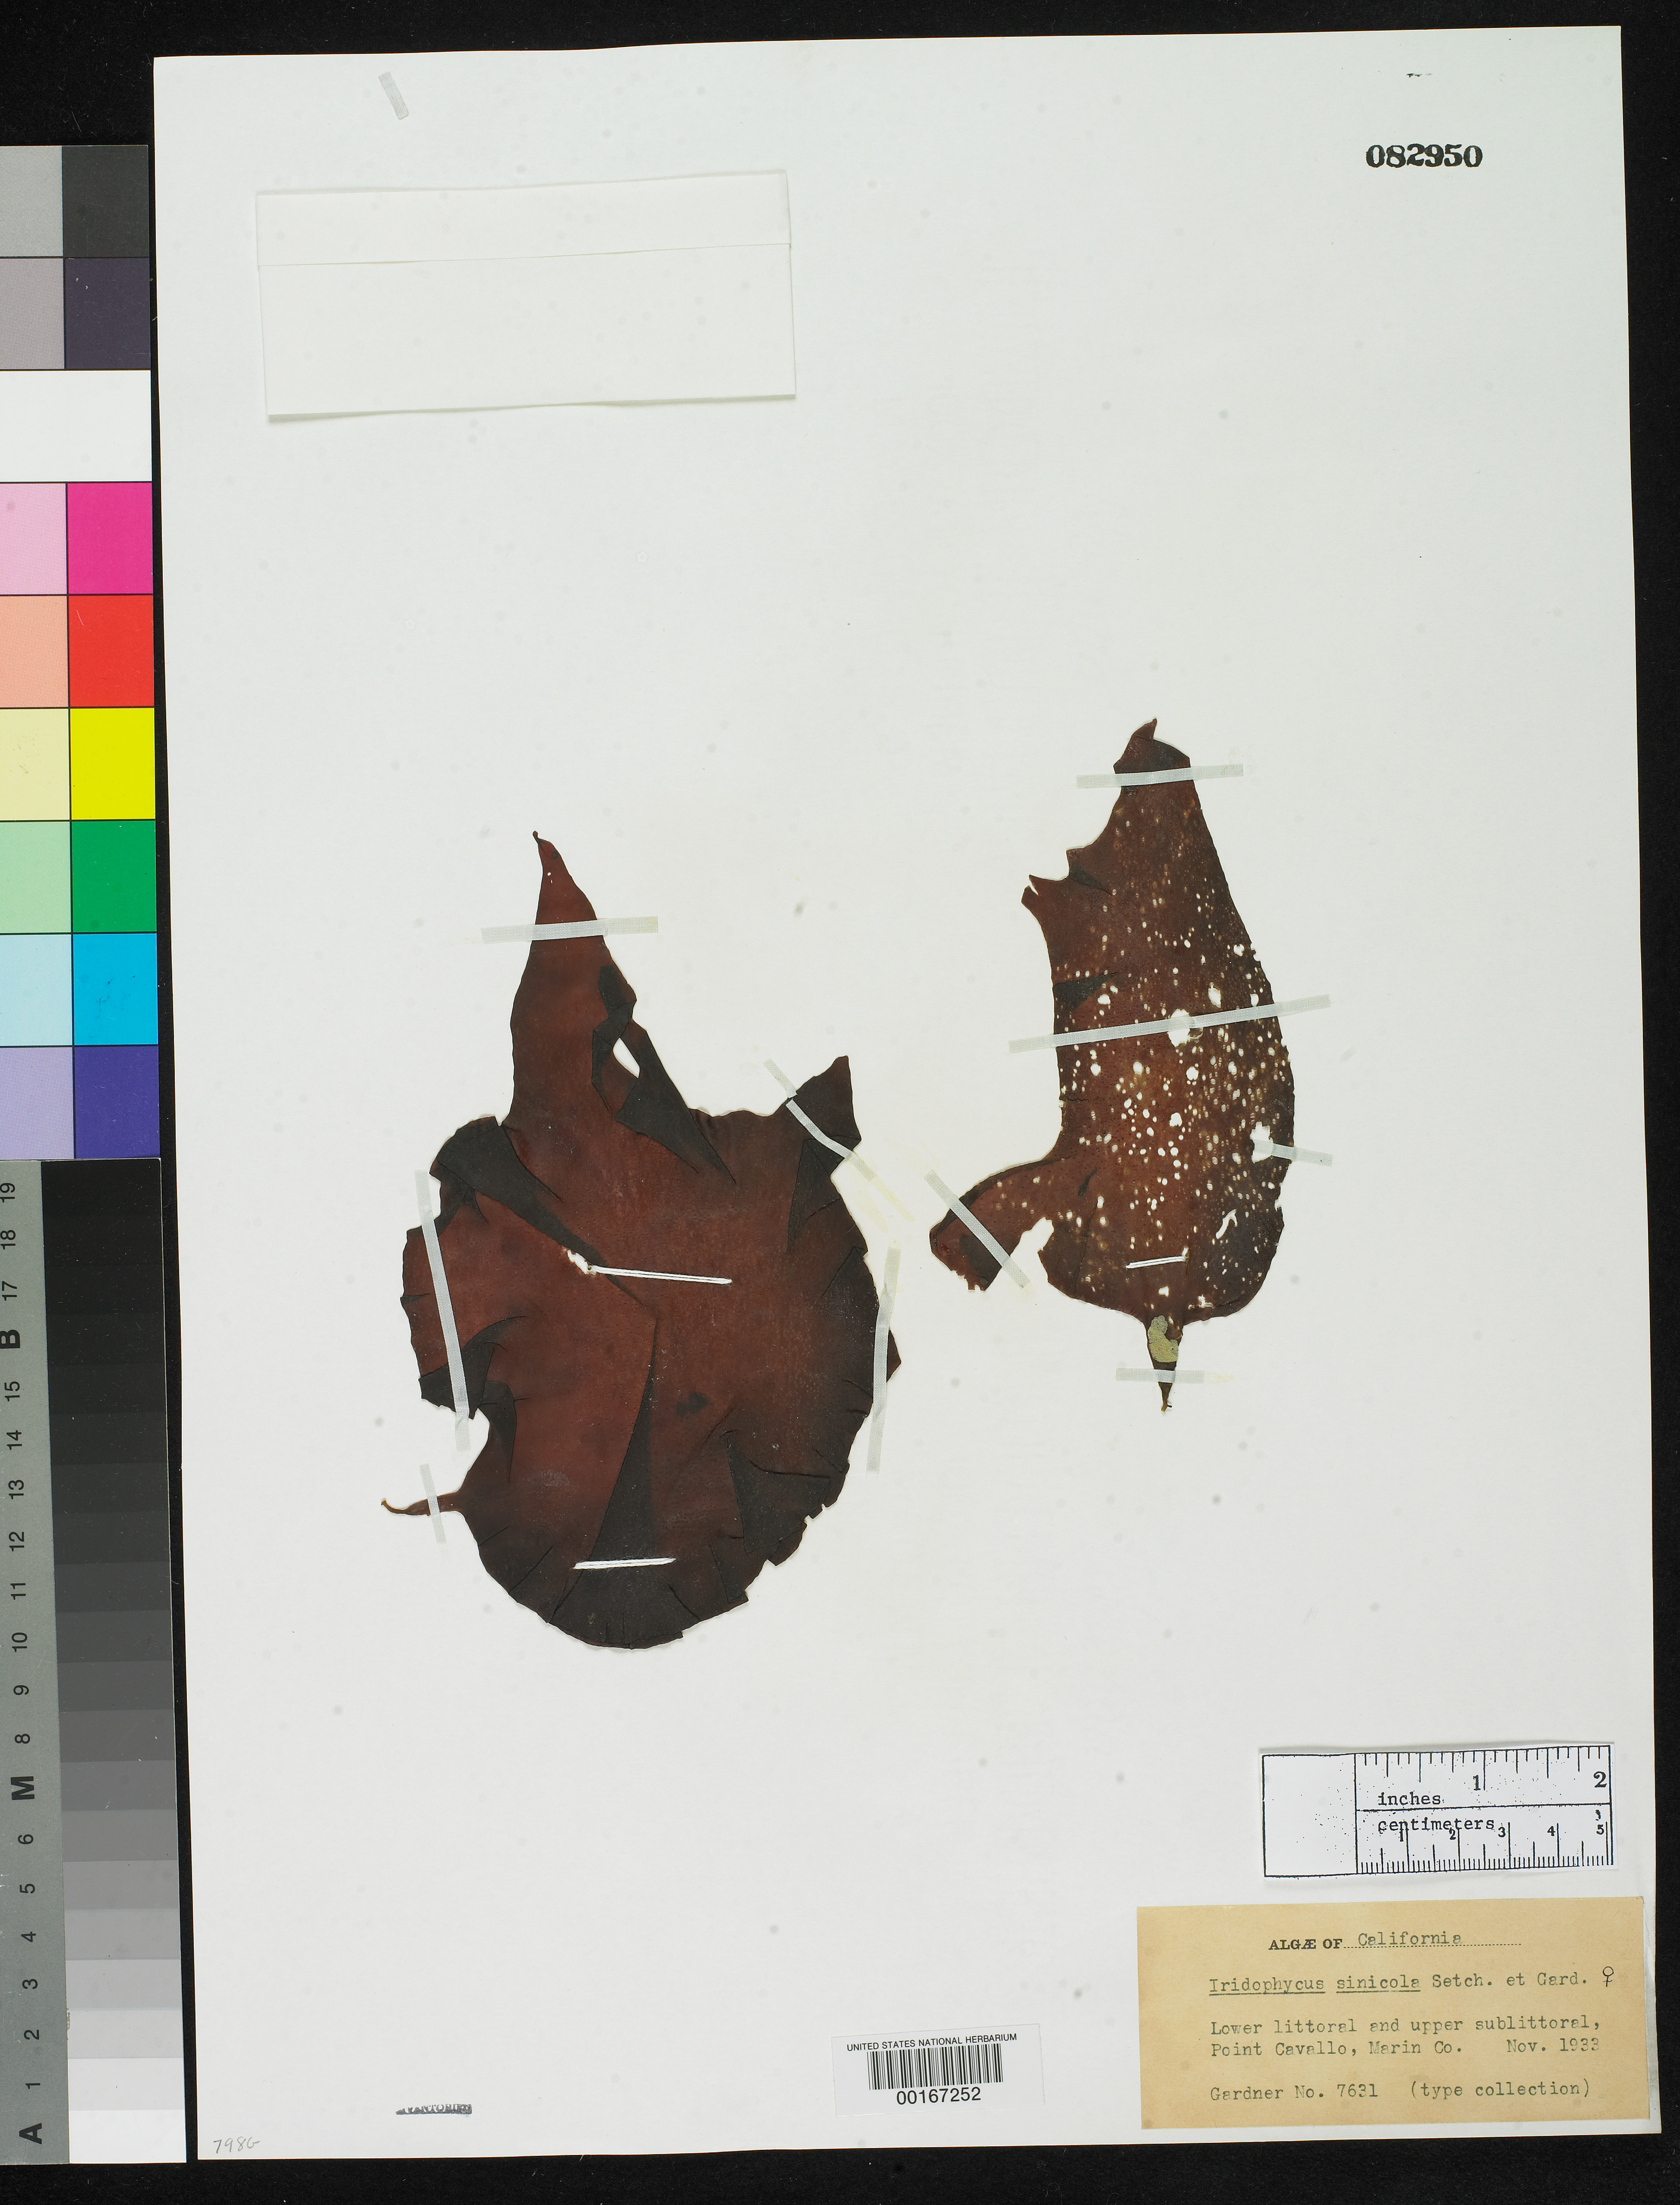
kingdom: Plantae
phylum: Rhodophyta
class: Florideophyceae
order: Gigartinales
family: Gigartinaceae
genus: Iridophycus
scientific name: Iridophycus sinicola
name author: Setch. & N.L. Gardner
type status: Isotype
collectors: N. Gardner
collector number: NLG 7631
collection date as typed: Nov 1933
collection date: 1933-11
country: United States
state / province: California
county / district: Marin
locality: Point Cavallo.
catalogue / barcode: US 82950